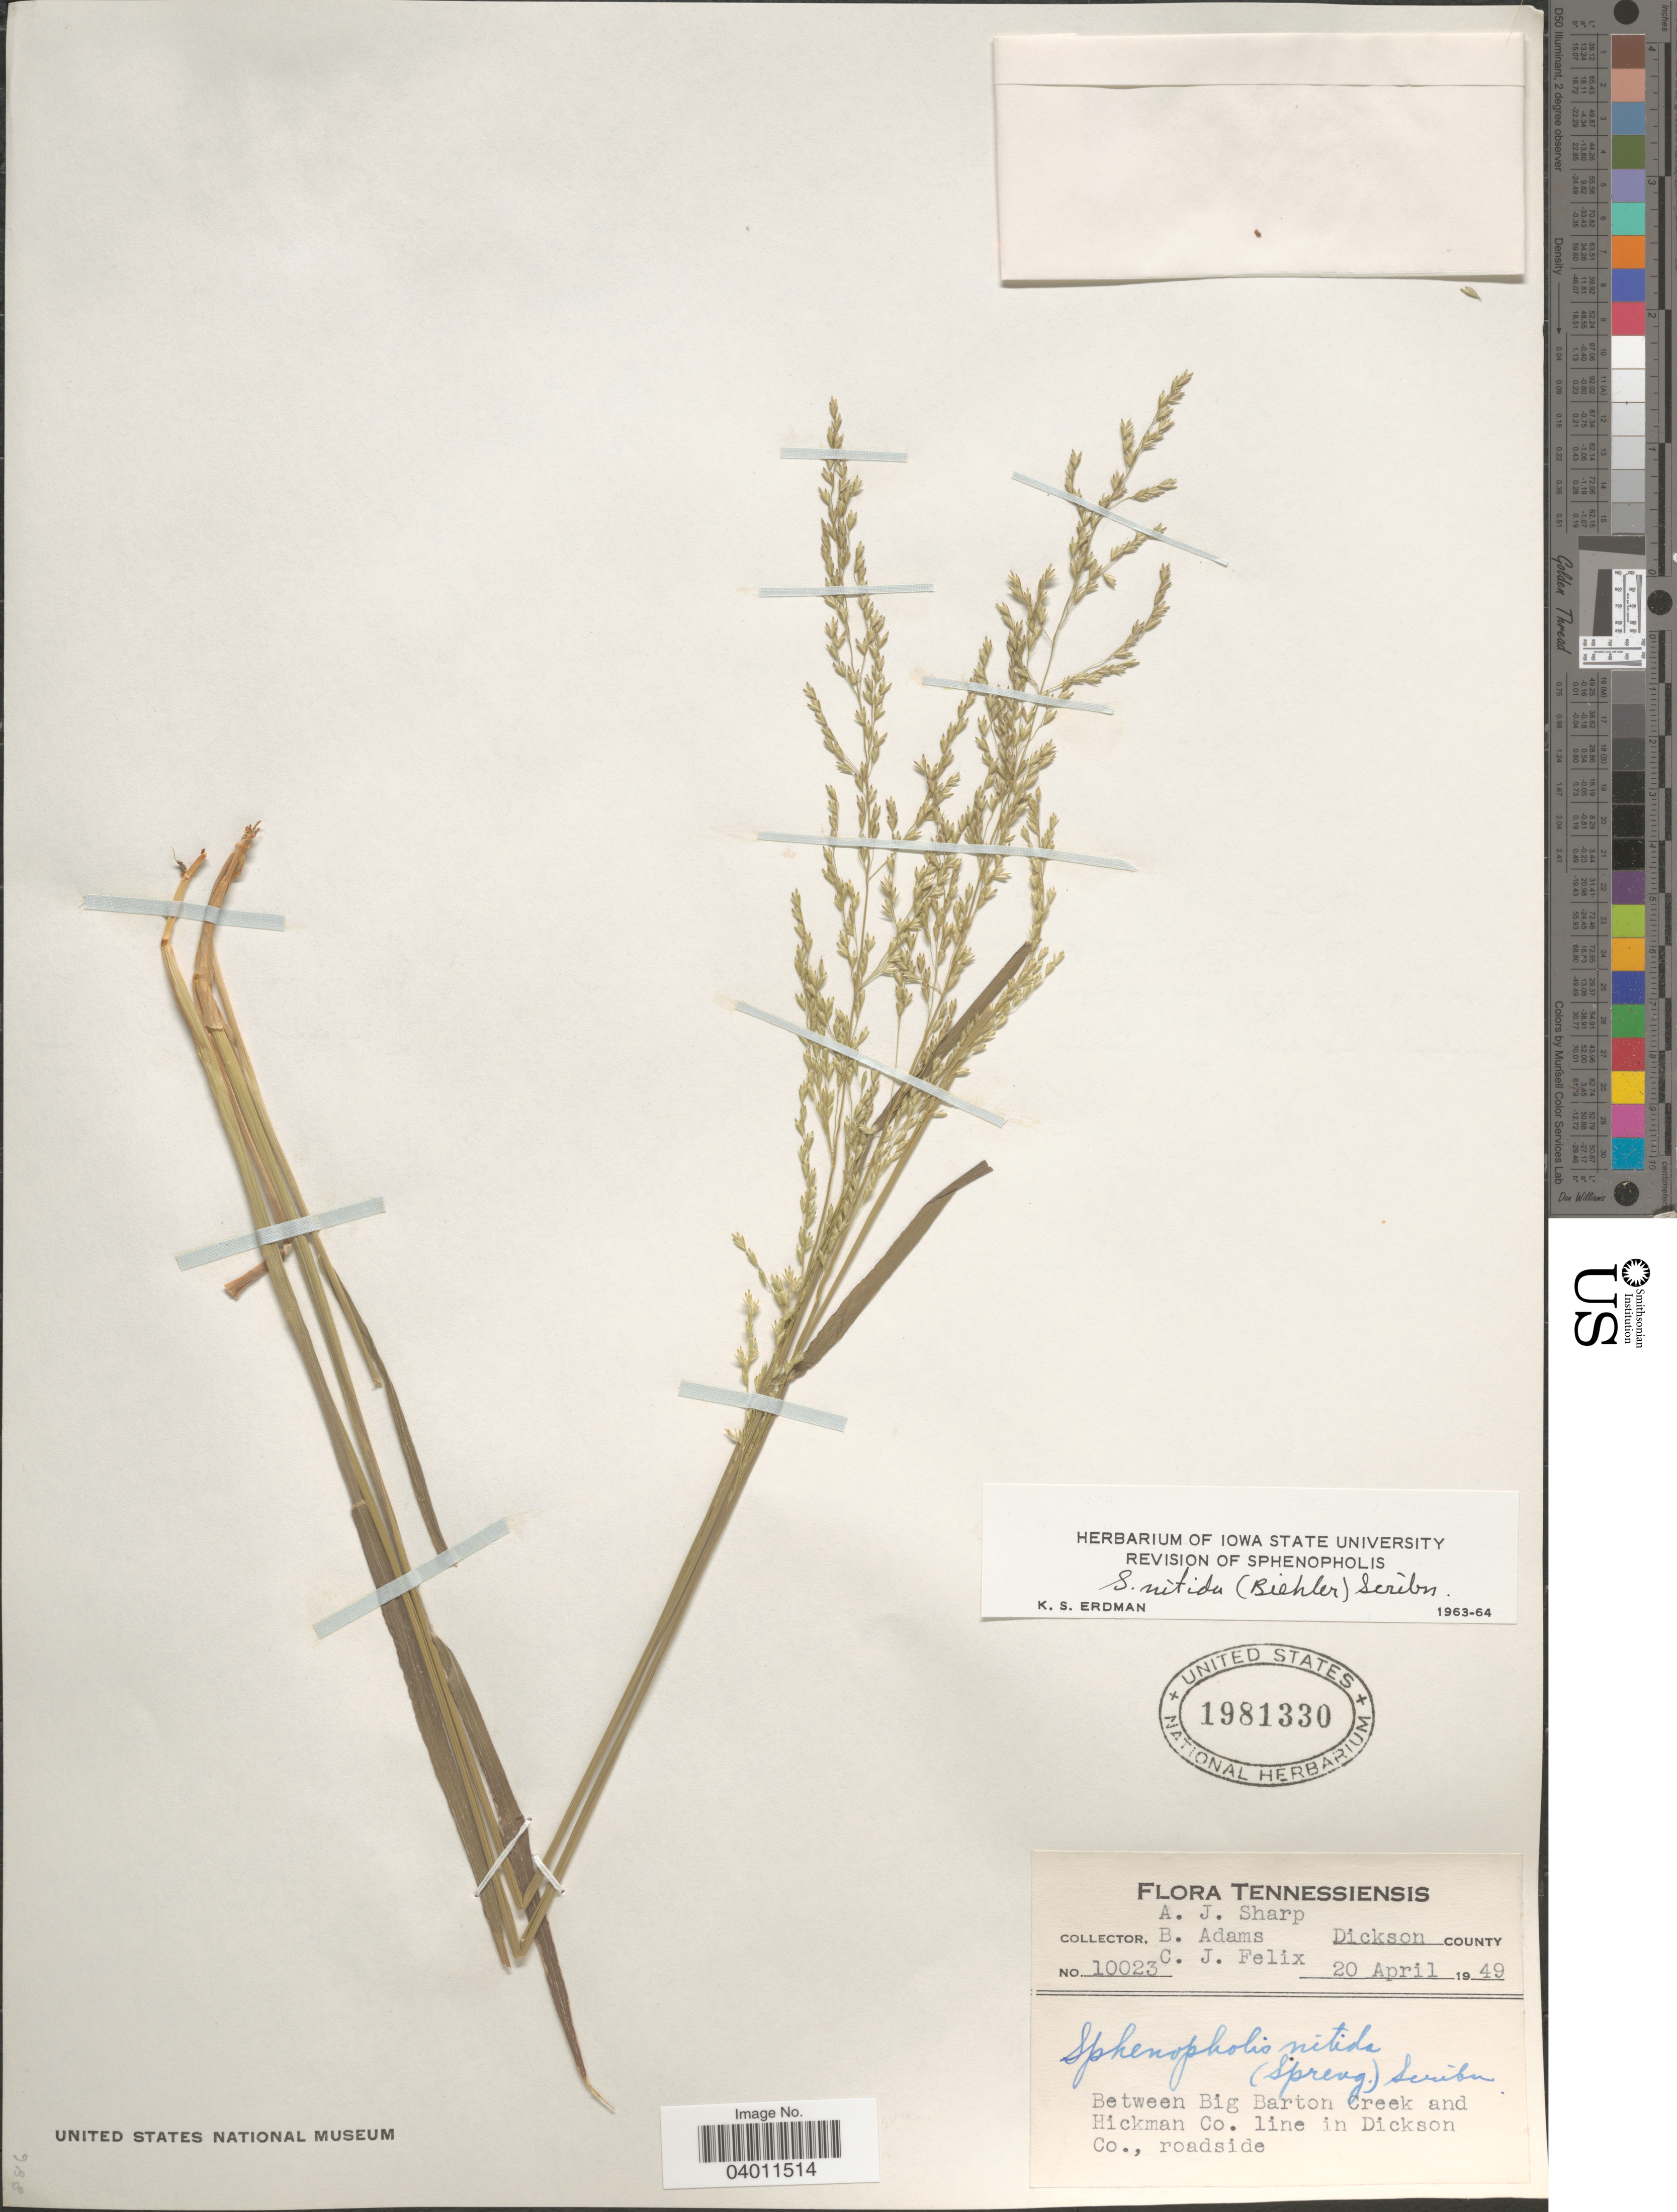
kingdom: Plantae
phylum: Tracheophyta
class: Liliopsida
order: Poales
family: Poaceae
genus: Sphenopholis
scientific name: Sphenopholis nitida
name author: (Biehler) Scribn.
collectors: A. J. Sharp, B. Adams & C. Felix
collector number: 10023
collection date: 1949-04-20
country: United States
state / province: Tennessee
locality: Dickson County. Between Big Barton Creek and Hickman Co. line in Dickson Co., roadside.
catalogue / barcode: US 1981330